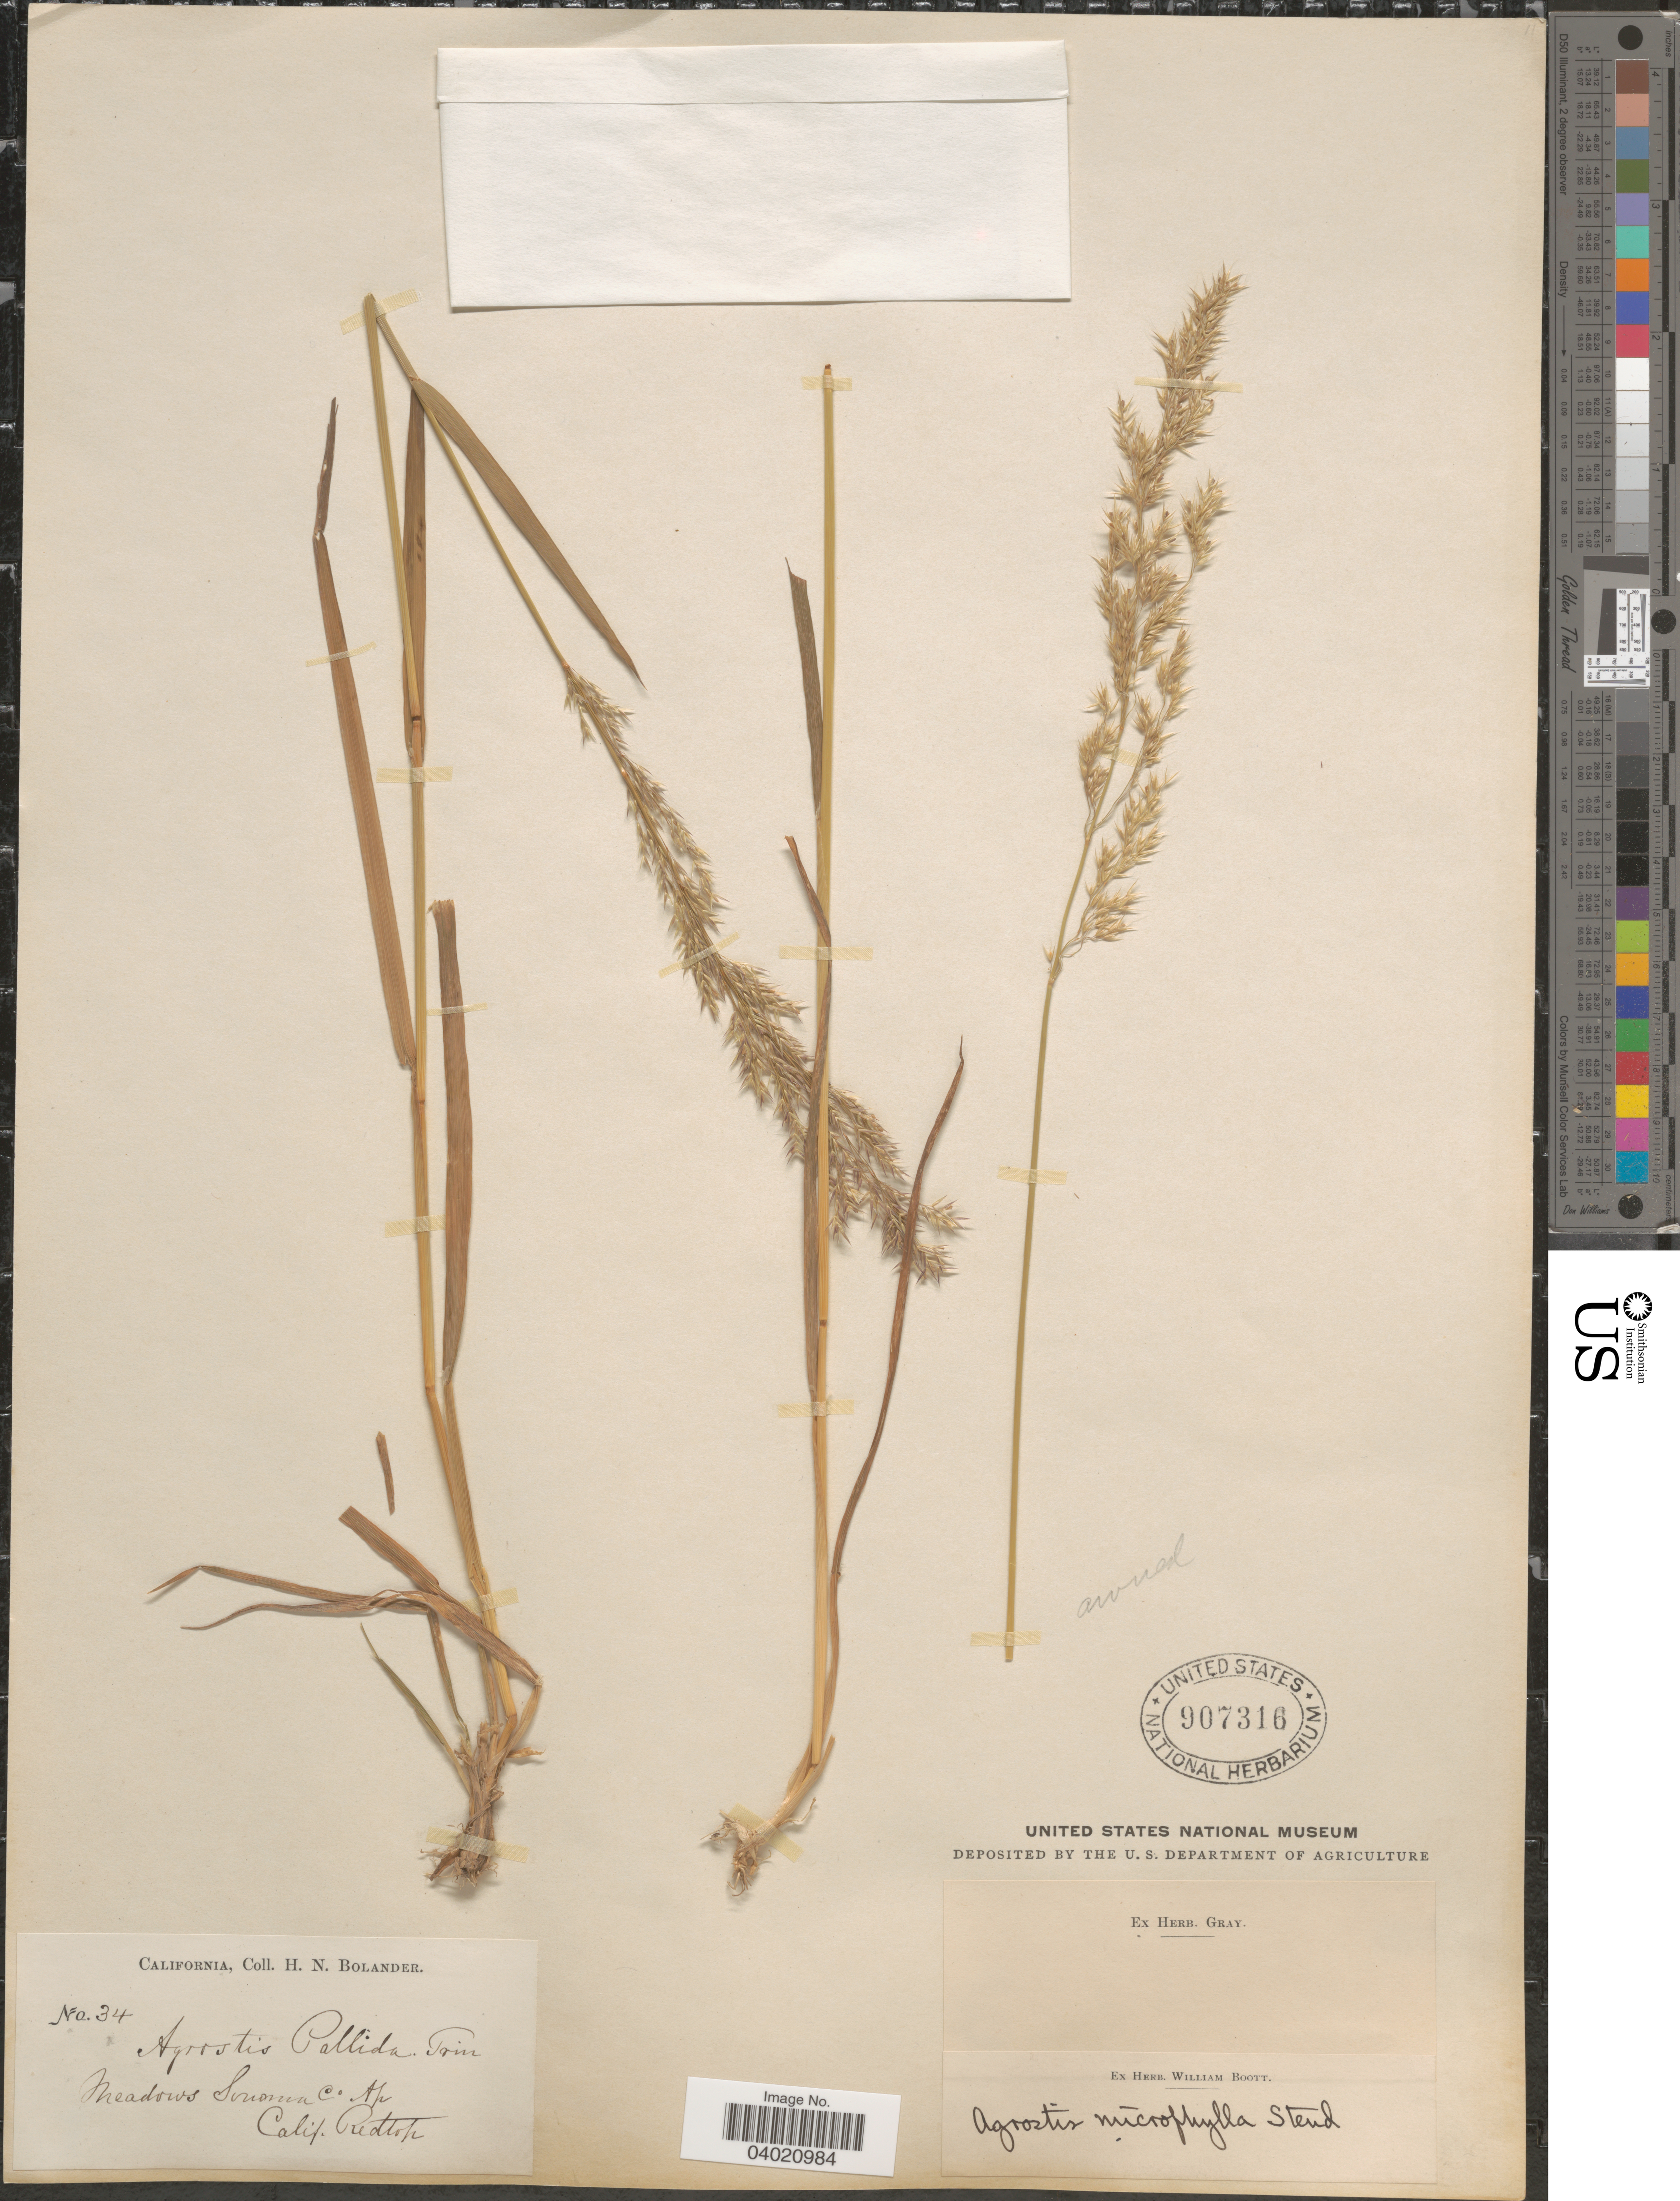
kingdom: Plantae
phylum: Tracheophyta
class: Liliopsida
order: Poales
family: Poaceae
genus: Agrostis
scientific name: Agrostis microphylla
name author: Steud.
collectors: H. Bolander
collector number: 34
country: United States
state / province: California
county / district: Sonoma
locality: Meadows, Sonoma Co. Ap. Calif. Redtop.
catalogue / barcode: US 907316